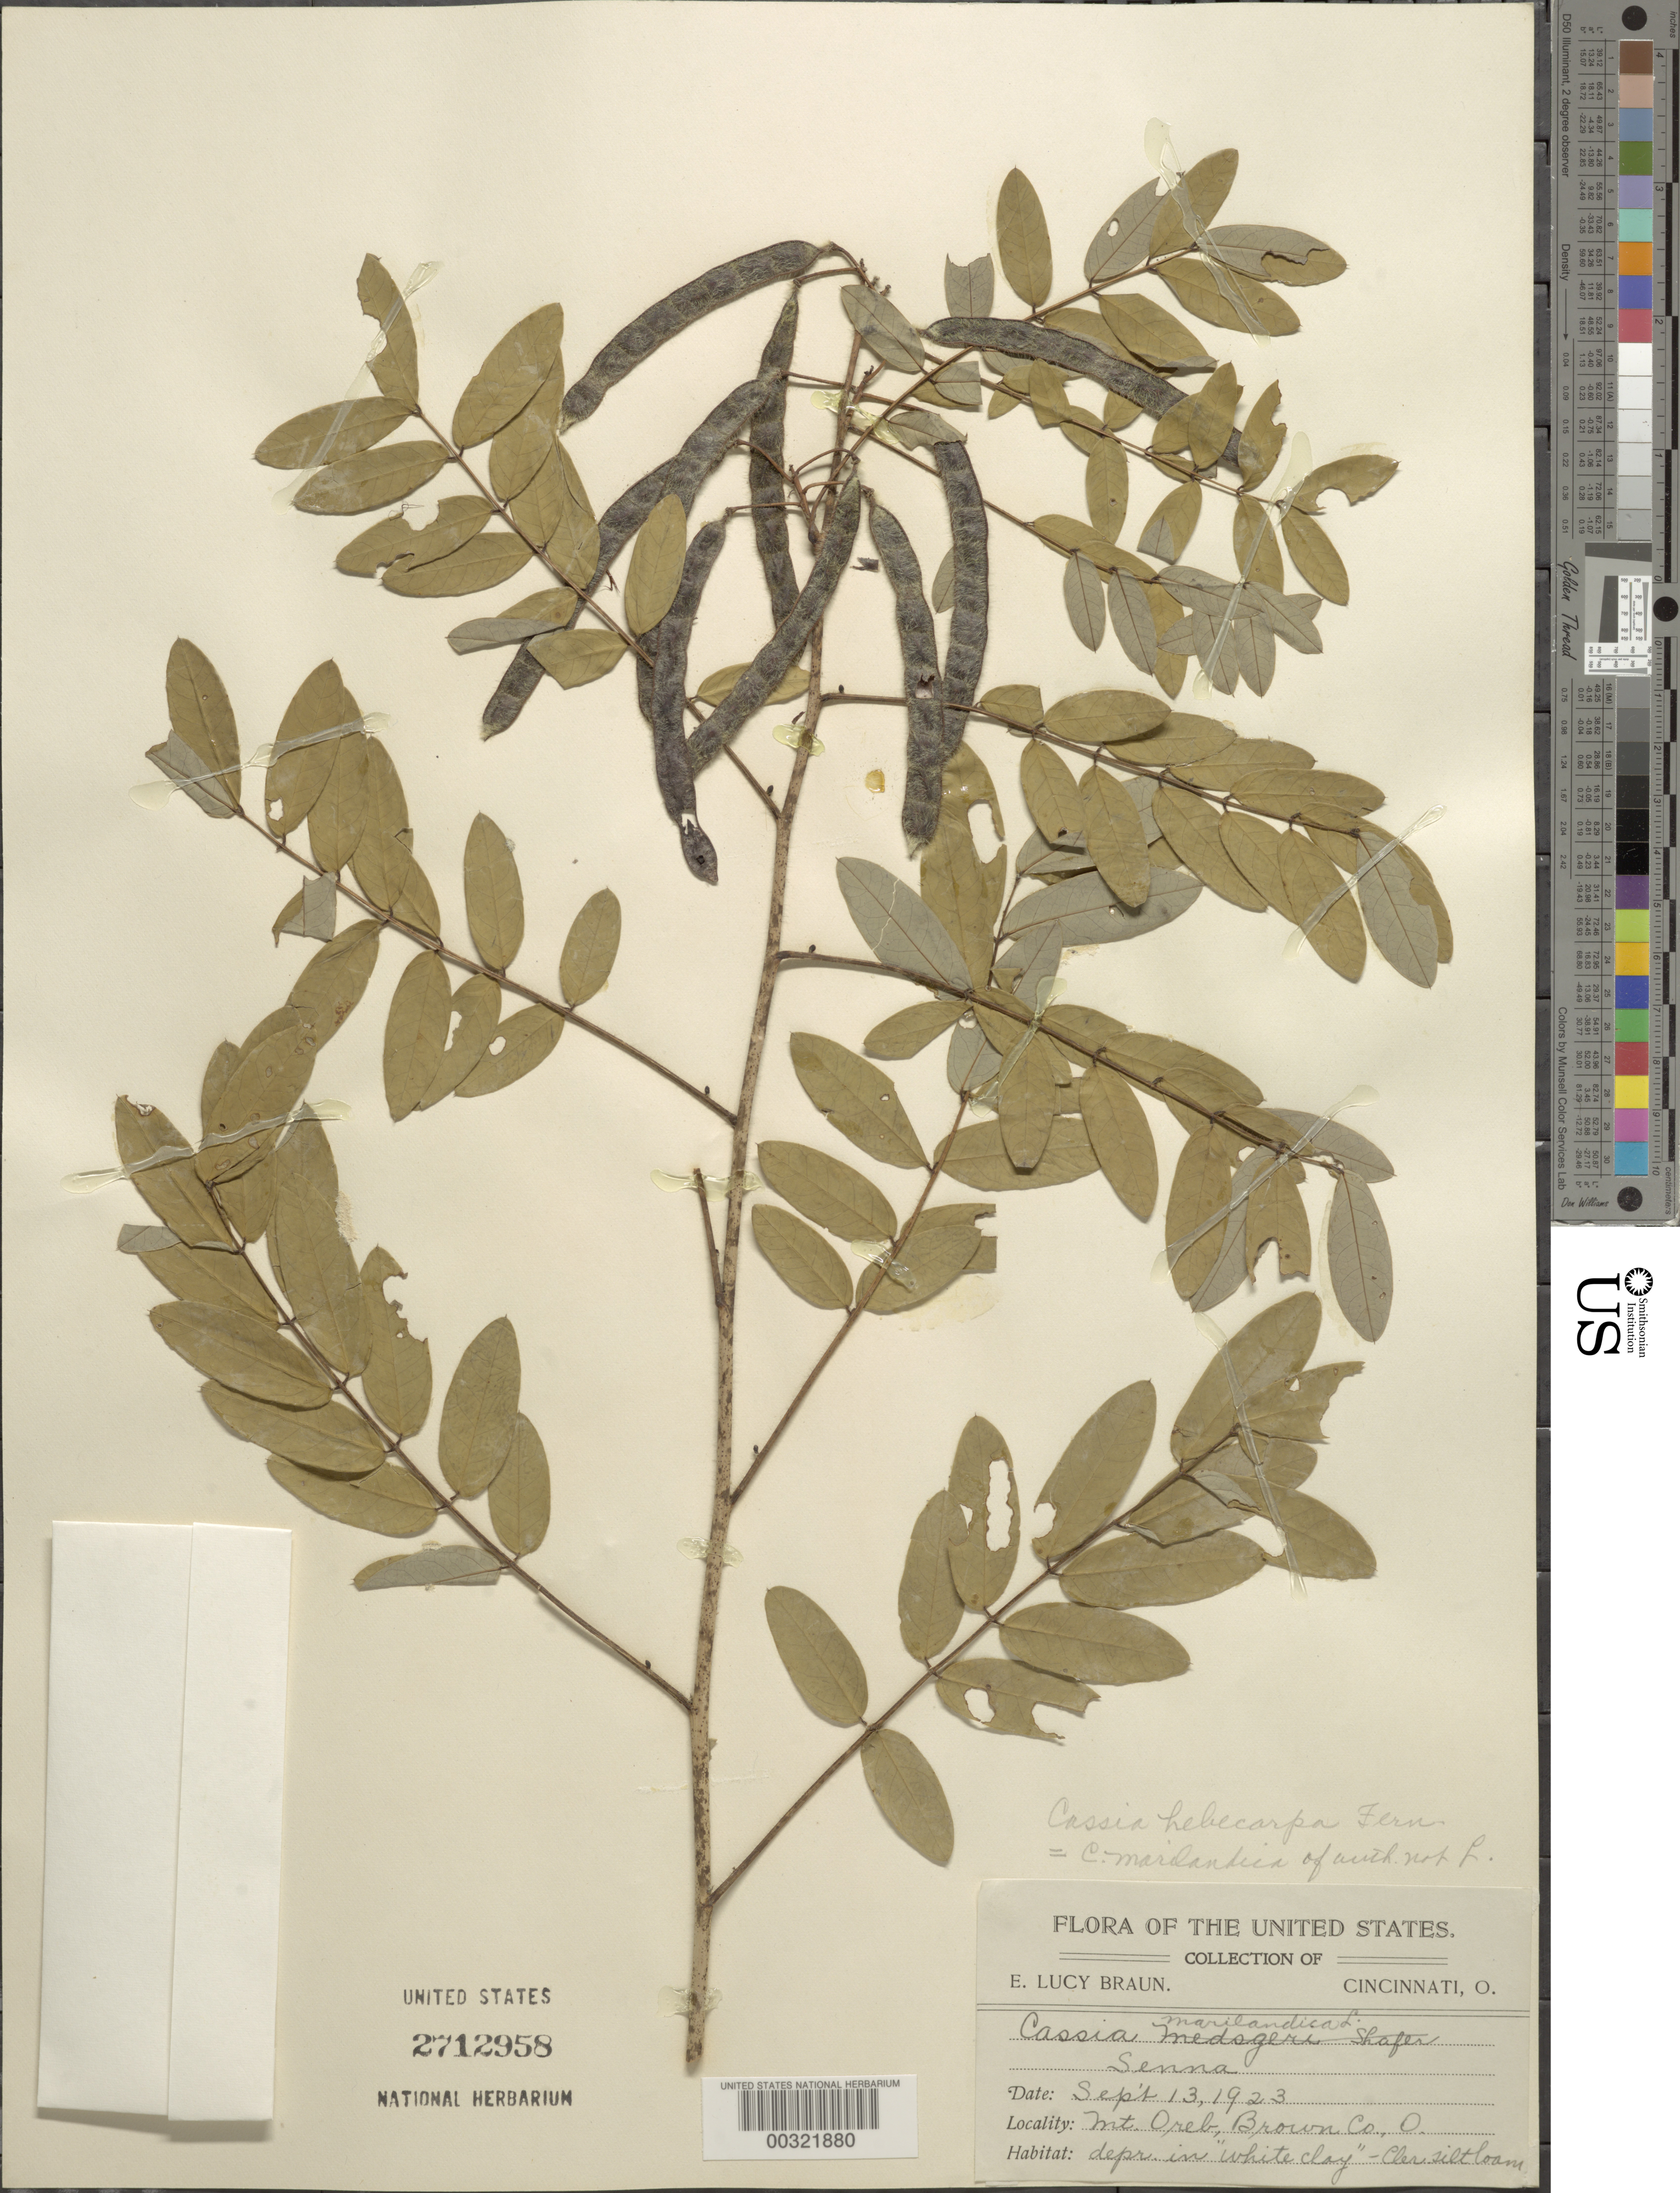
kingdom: Plantae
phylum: Tracheophyta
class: Magnoliopsida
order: Fabales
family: Fabaceae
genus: Senna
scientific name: Senna hebecarpa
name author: (Fernald) H.S. Irwin & Barneby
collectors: E. L. Braun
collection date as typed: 13 Sep 1923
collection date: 1923-09-13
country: United States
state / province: Ohio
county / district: Brown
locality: Mt. oreb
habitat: Depr. in "white clay"-cler silt loam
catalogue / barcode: US 2712958